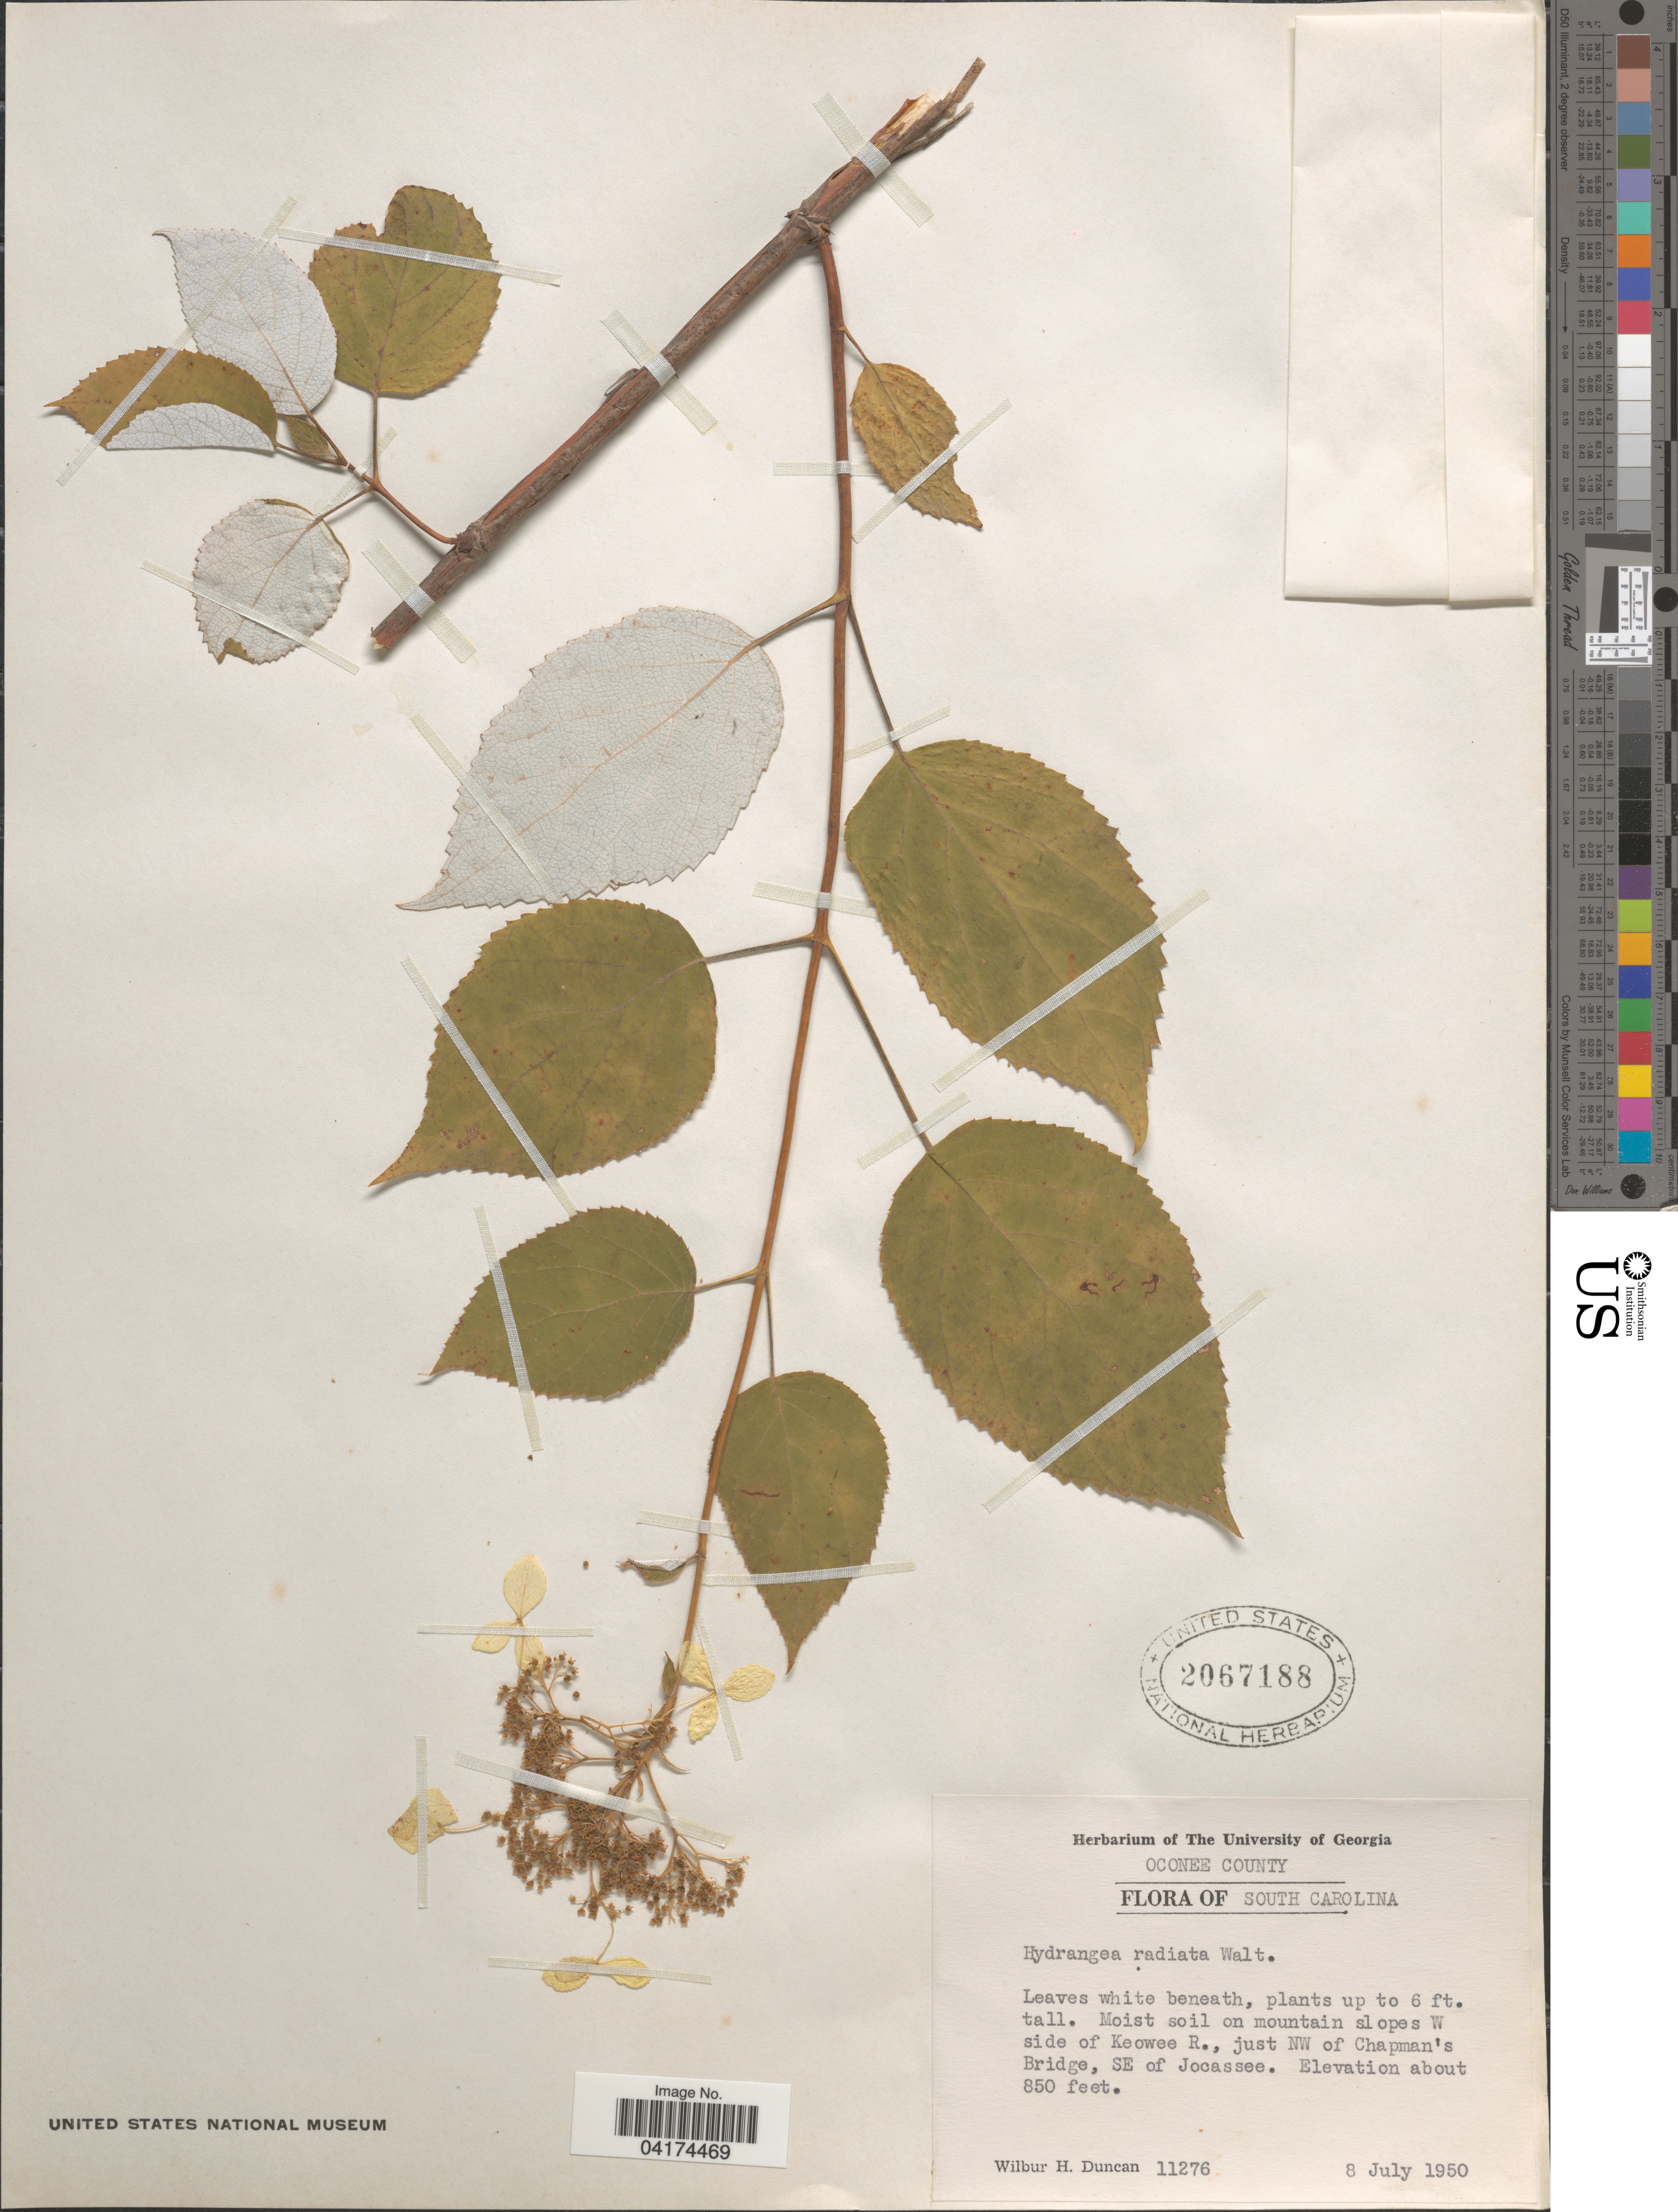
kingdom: Plantae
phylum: Tracheophyta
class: Magnoliopsida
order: Cornales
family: Hydrangeaceae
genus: Hydrangea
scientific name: Hydrangea radiata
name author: Walter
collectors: W. H. Duncan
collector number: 11276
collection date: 1950-07-08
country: United States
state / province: South Carolina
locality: Oconee County. Moist soil on mountain slopes W side of Keowee R., just NW of Champan's Bridge, SE of Jocassee.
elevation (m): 259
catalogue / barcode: US 2067188